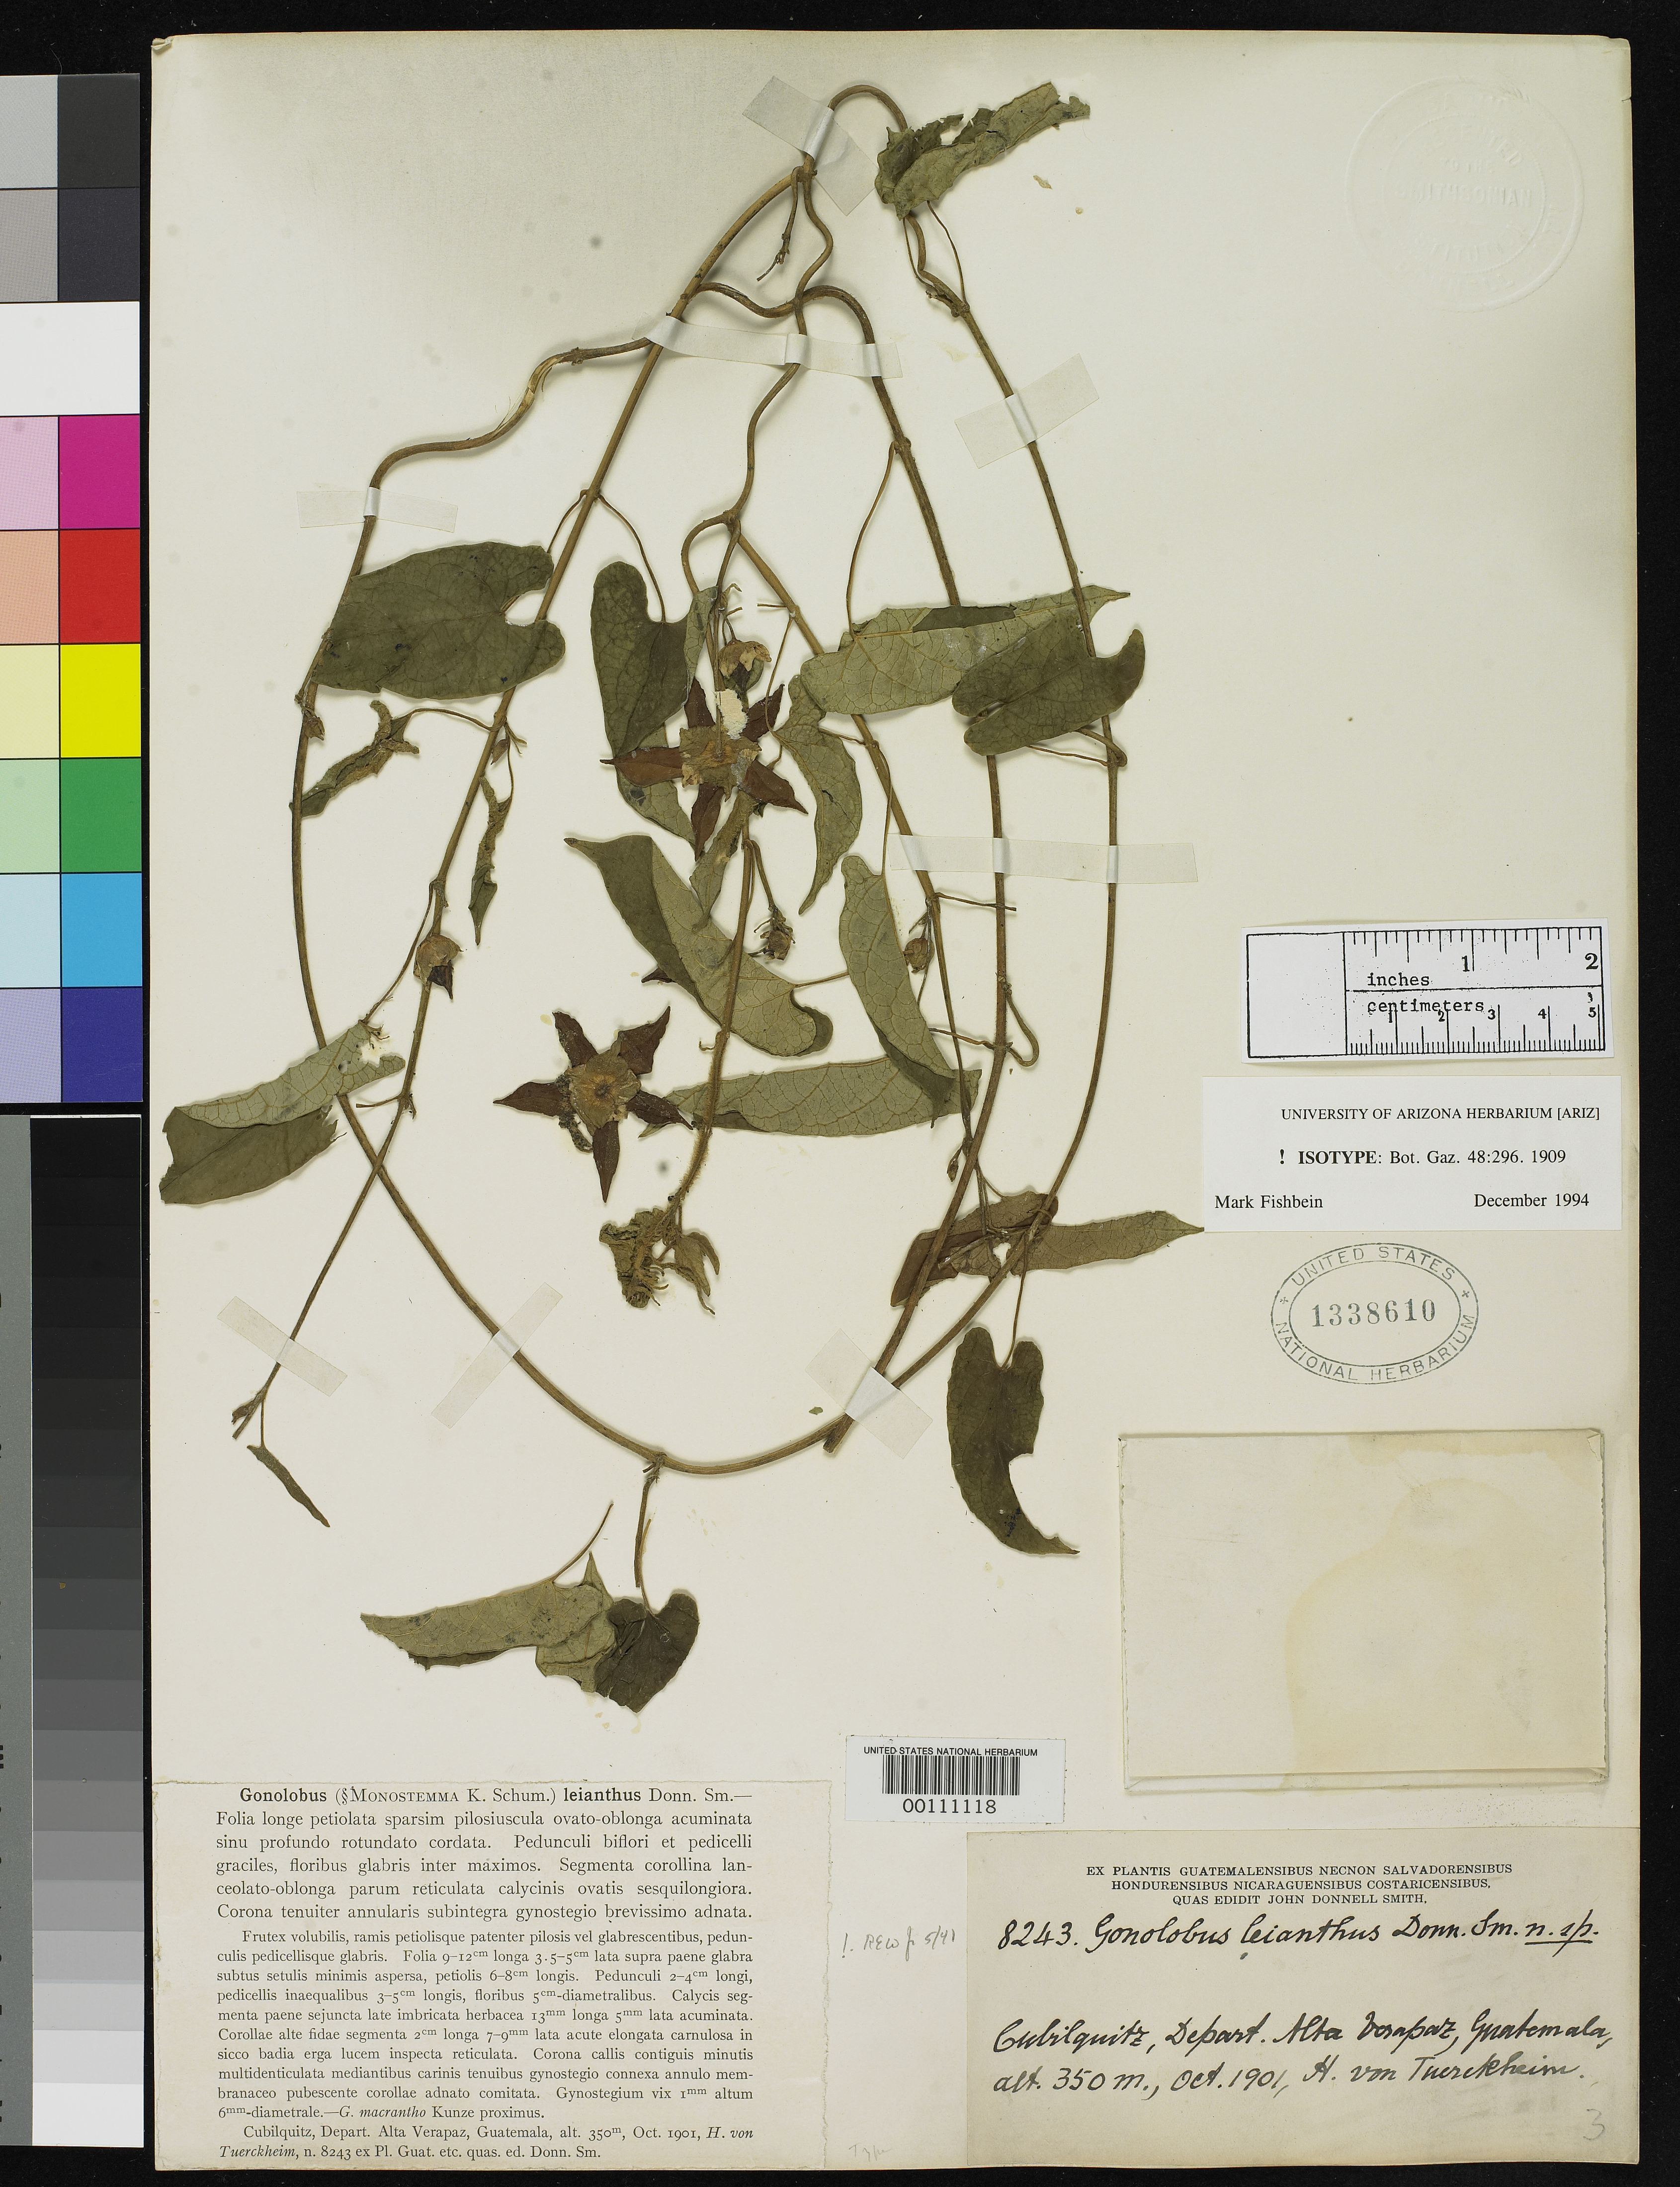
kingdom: Plantae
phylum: Tracheophyta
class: Magnoliopsida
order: Gentianales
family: Apocynaceae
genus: Gonolobus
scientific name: Gonolobus leianthus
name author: Donn. Sm.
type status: Type Collection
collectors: H. von Türckheim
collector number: J.D.S. 8243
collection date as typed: Oct 1901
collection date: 1901-10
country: Guatemala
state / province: Alta Verapaz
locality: Cubilquitz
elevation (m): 350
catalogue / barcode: US 1338610